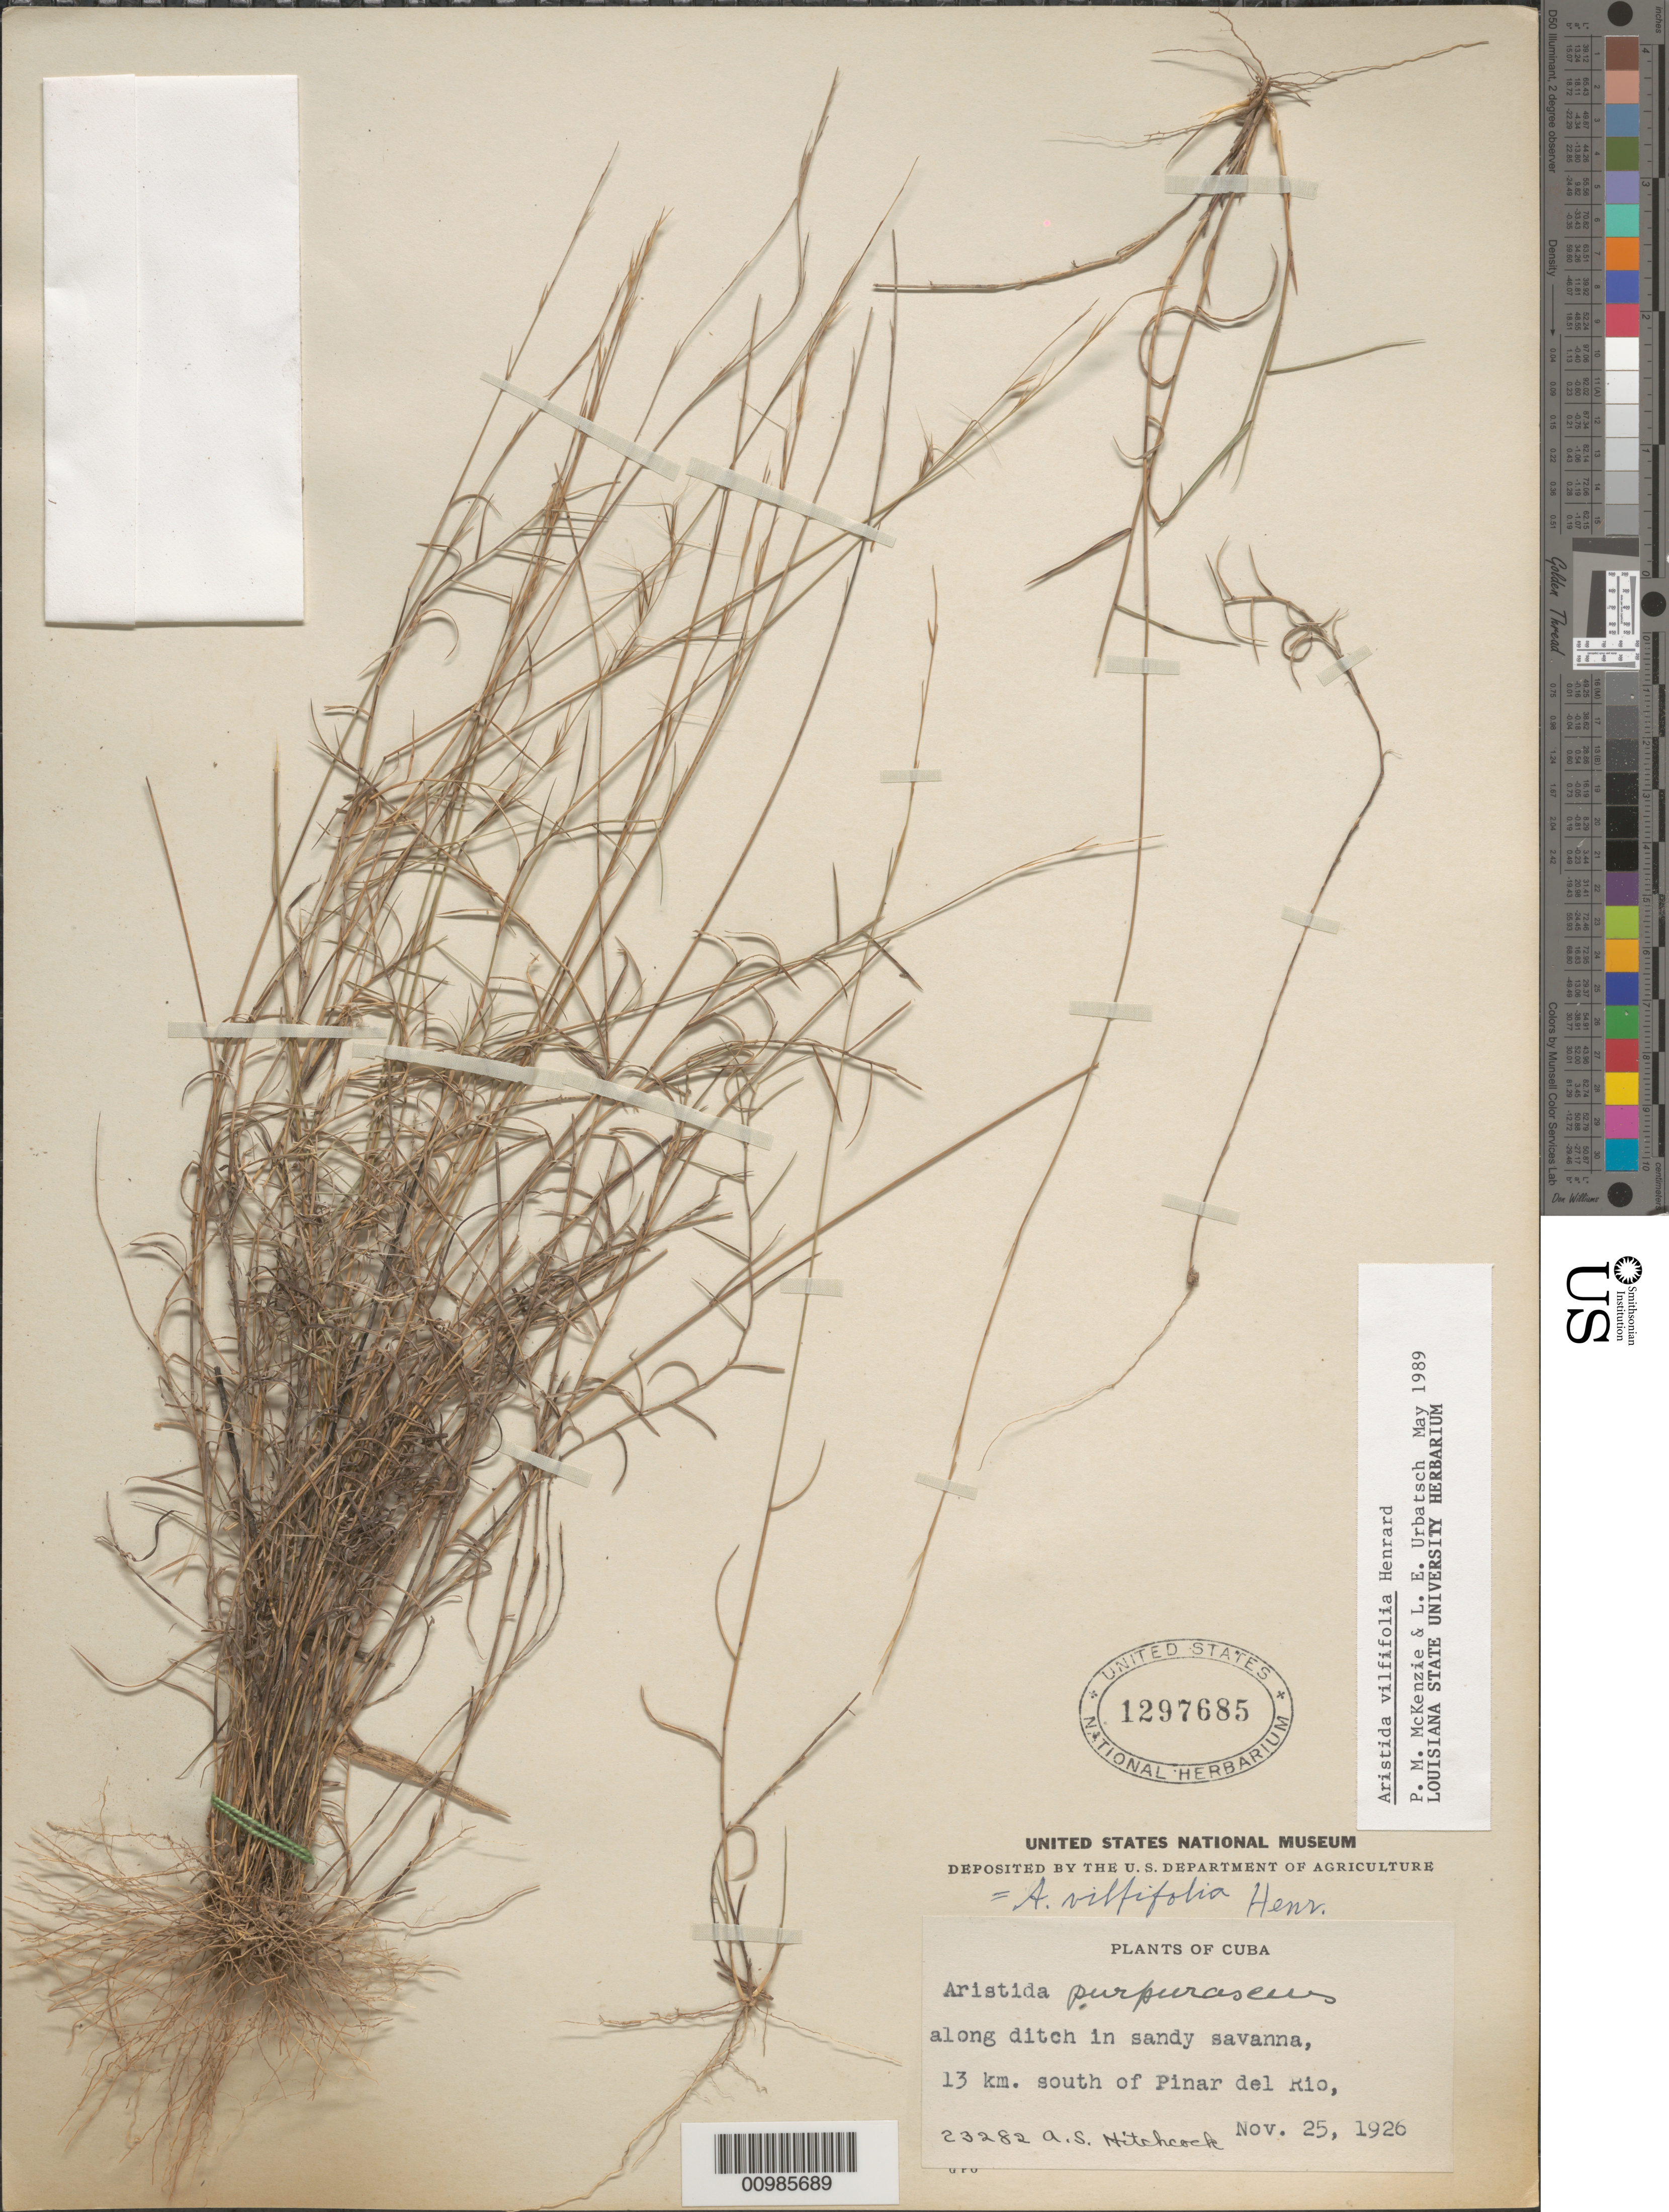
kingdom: Plantae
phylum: Tracheophyta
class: Liliopsida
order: Poales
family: Poaceae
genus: Aristida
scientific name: Aristida vilfifolia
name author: Henr.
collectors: A. S. Hitchcock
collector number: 23282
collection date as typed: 25 Nov 1926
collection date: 1926-11-25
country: Cuba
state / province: Pinar del Rio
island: Cuba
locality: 13 km south of Pinar del Rio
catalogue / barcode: US 1297685